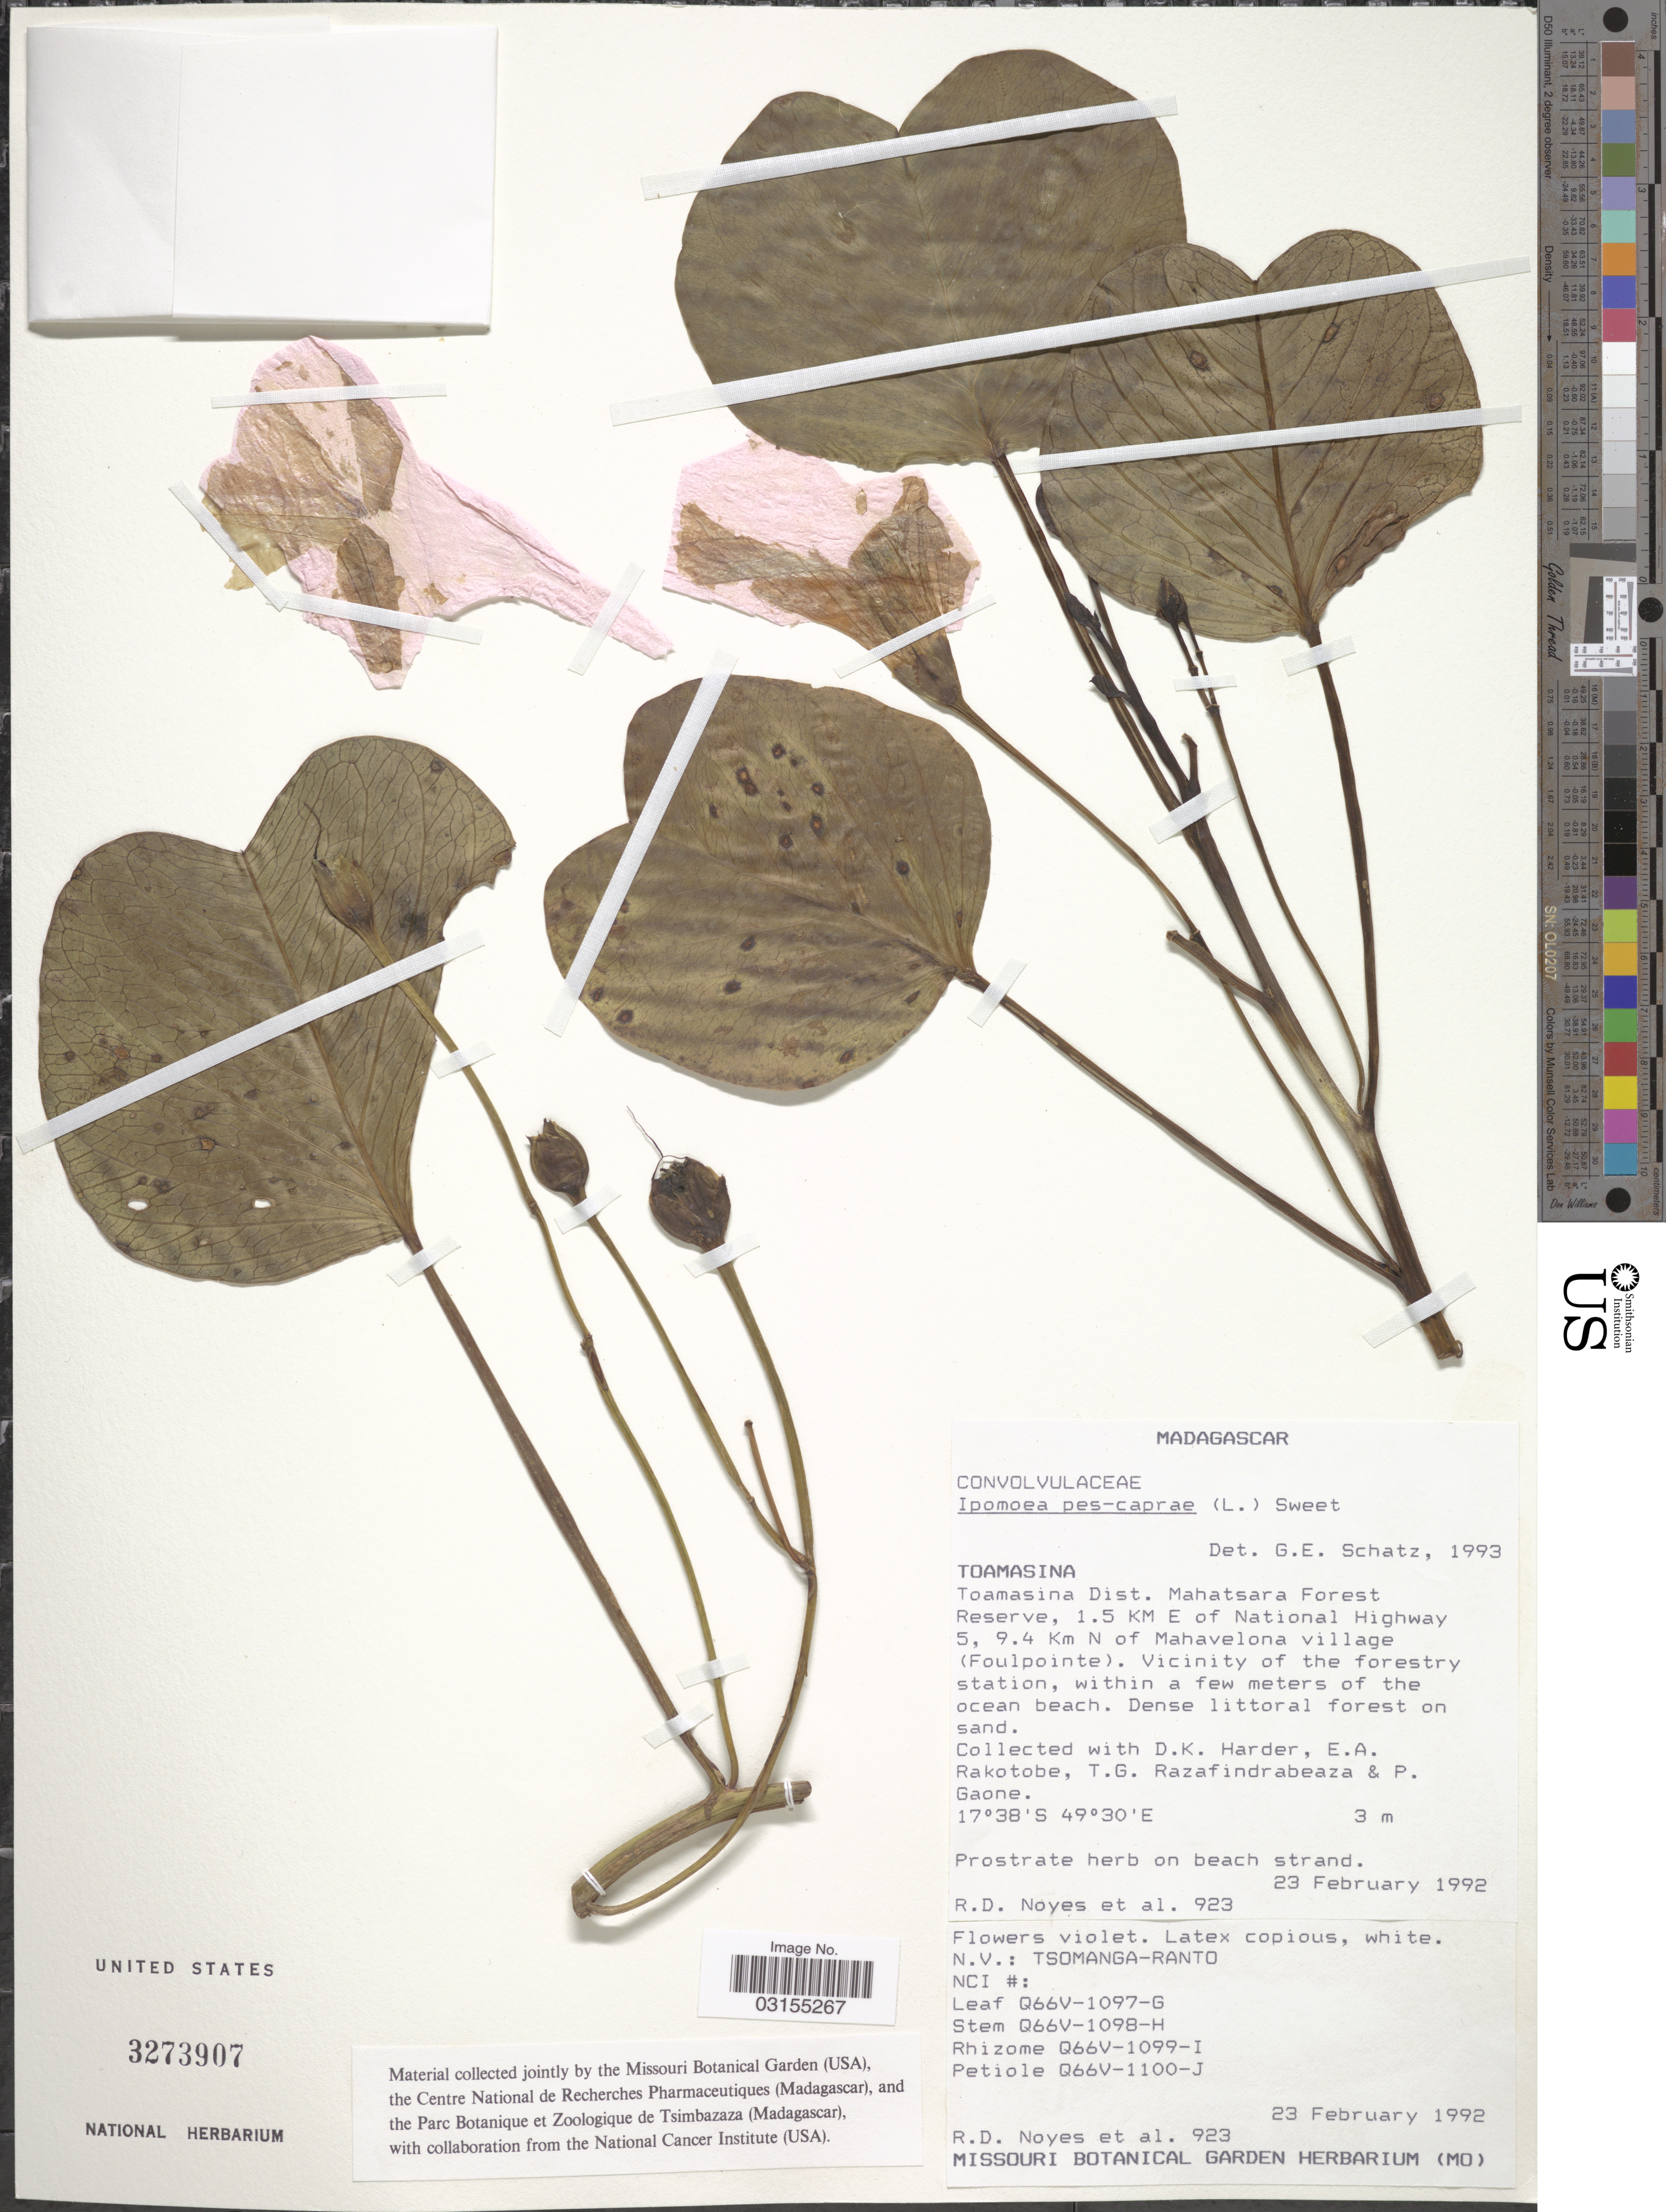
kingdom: Plantae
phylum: Tracheophyta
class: Magnoliopsida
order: Solanales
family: Convolvulaceae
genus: Ipomoea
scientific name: Ipomoea pes-caprae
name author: (L.) R. Br.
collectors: R. Noyes, D. Harder, E. Rakotobe, T. Razafindrabeaza & P. Gaone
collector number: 923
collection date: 1992-02-23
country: Madagascar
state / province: Atsinanana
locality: Toamasina Dist. Mahatsara Forest Reserve, 1.5 KM E of National Highway 5, 9.4 Km N of Mahevelona village (Foulpointe). Vicinity of the forestry station , within a few meters of the ocean beach.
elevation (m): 3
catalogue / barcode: US 3273907